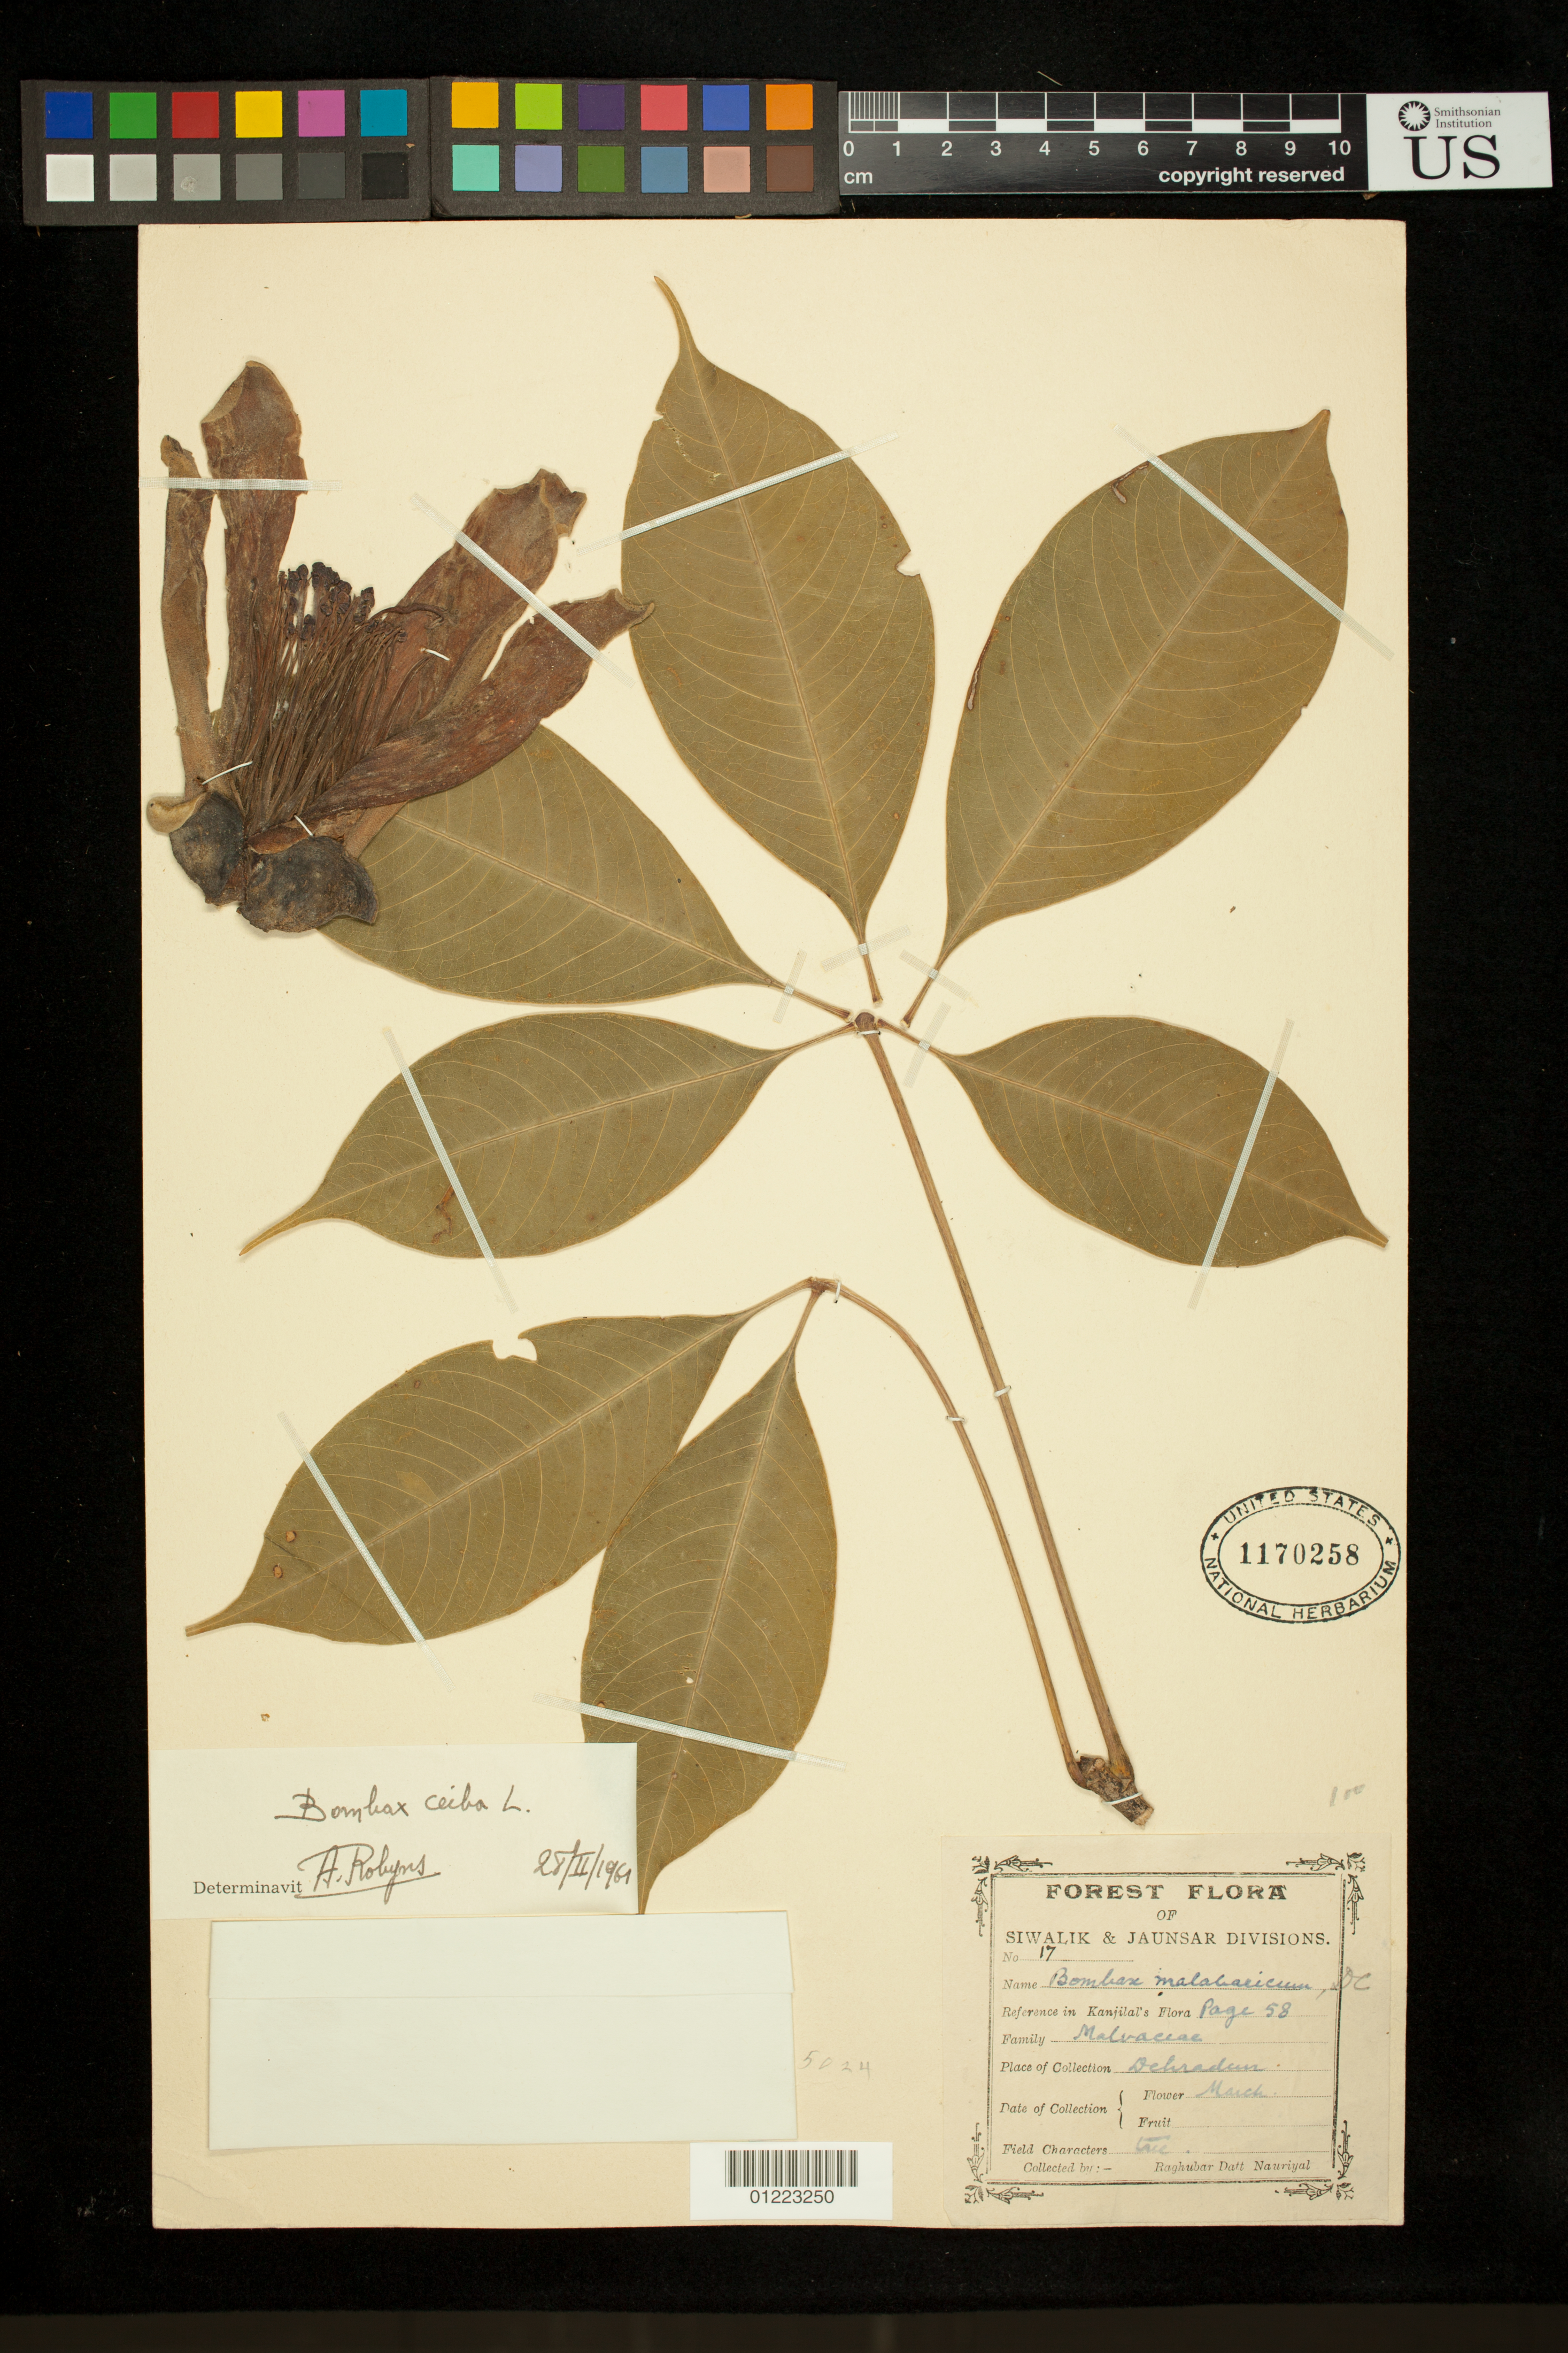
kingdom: Plantae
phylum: Tracheophyta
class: Magnoliopsida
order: Malvales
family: Malvaceae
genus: Bombax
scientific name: Bombax ceiba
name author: L.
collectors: R. D. Nauriyal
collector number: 17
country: India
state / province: Uttarakhand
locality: Siwalik & Jaunsar Divisions, Dehradun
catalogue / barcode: US 1170258